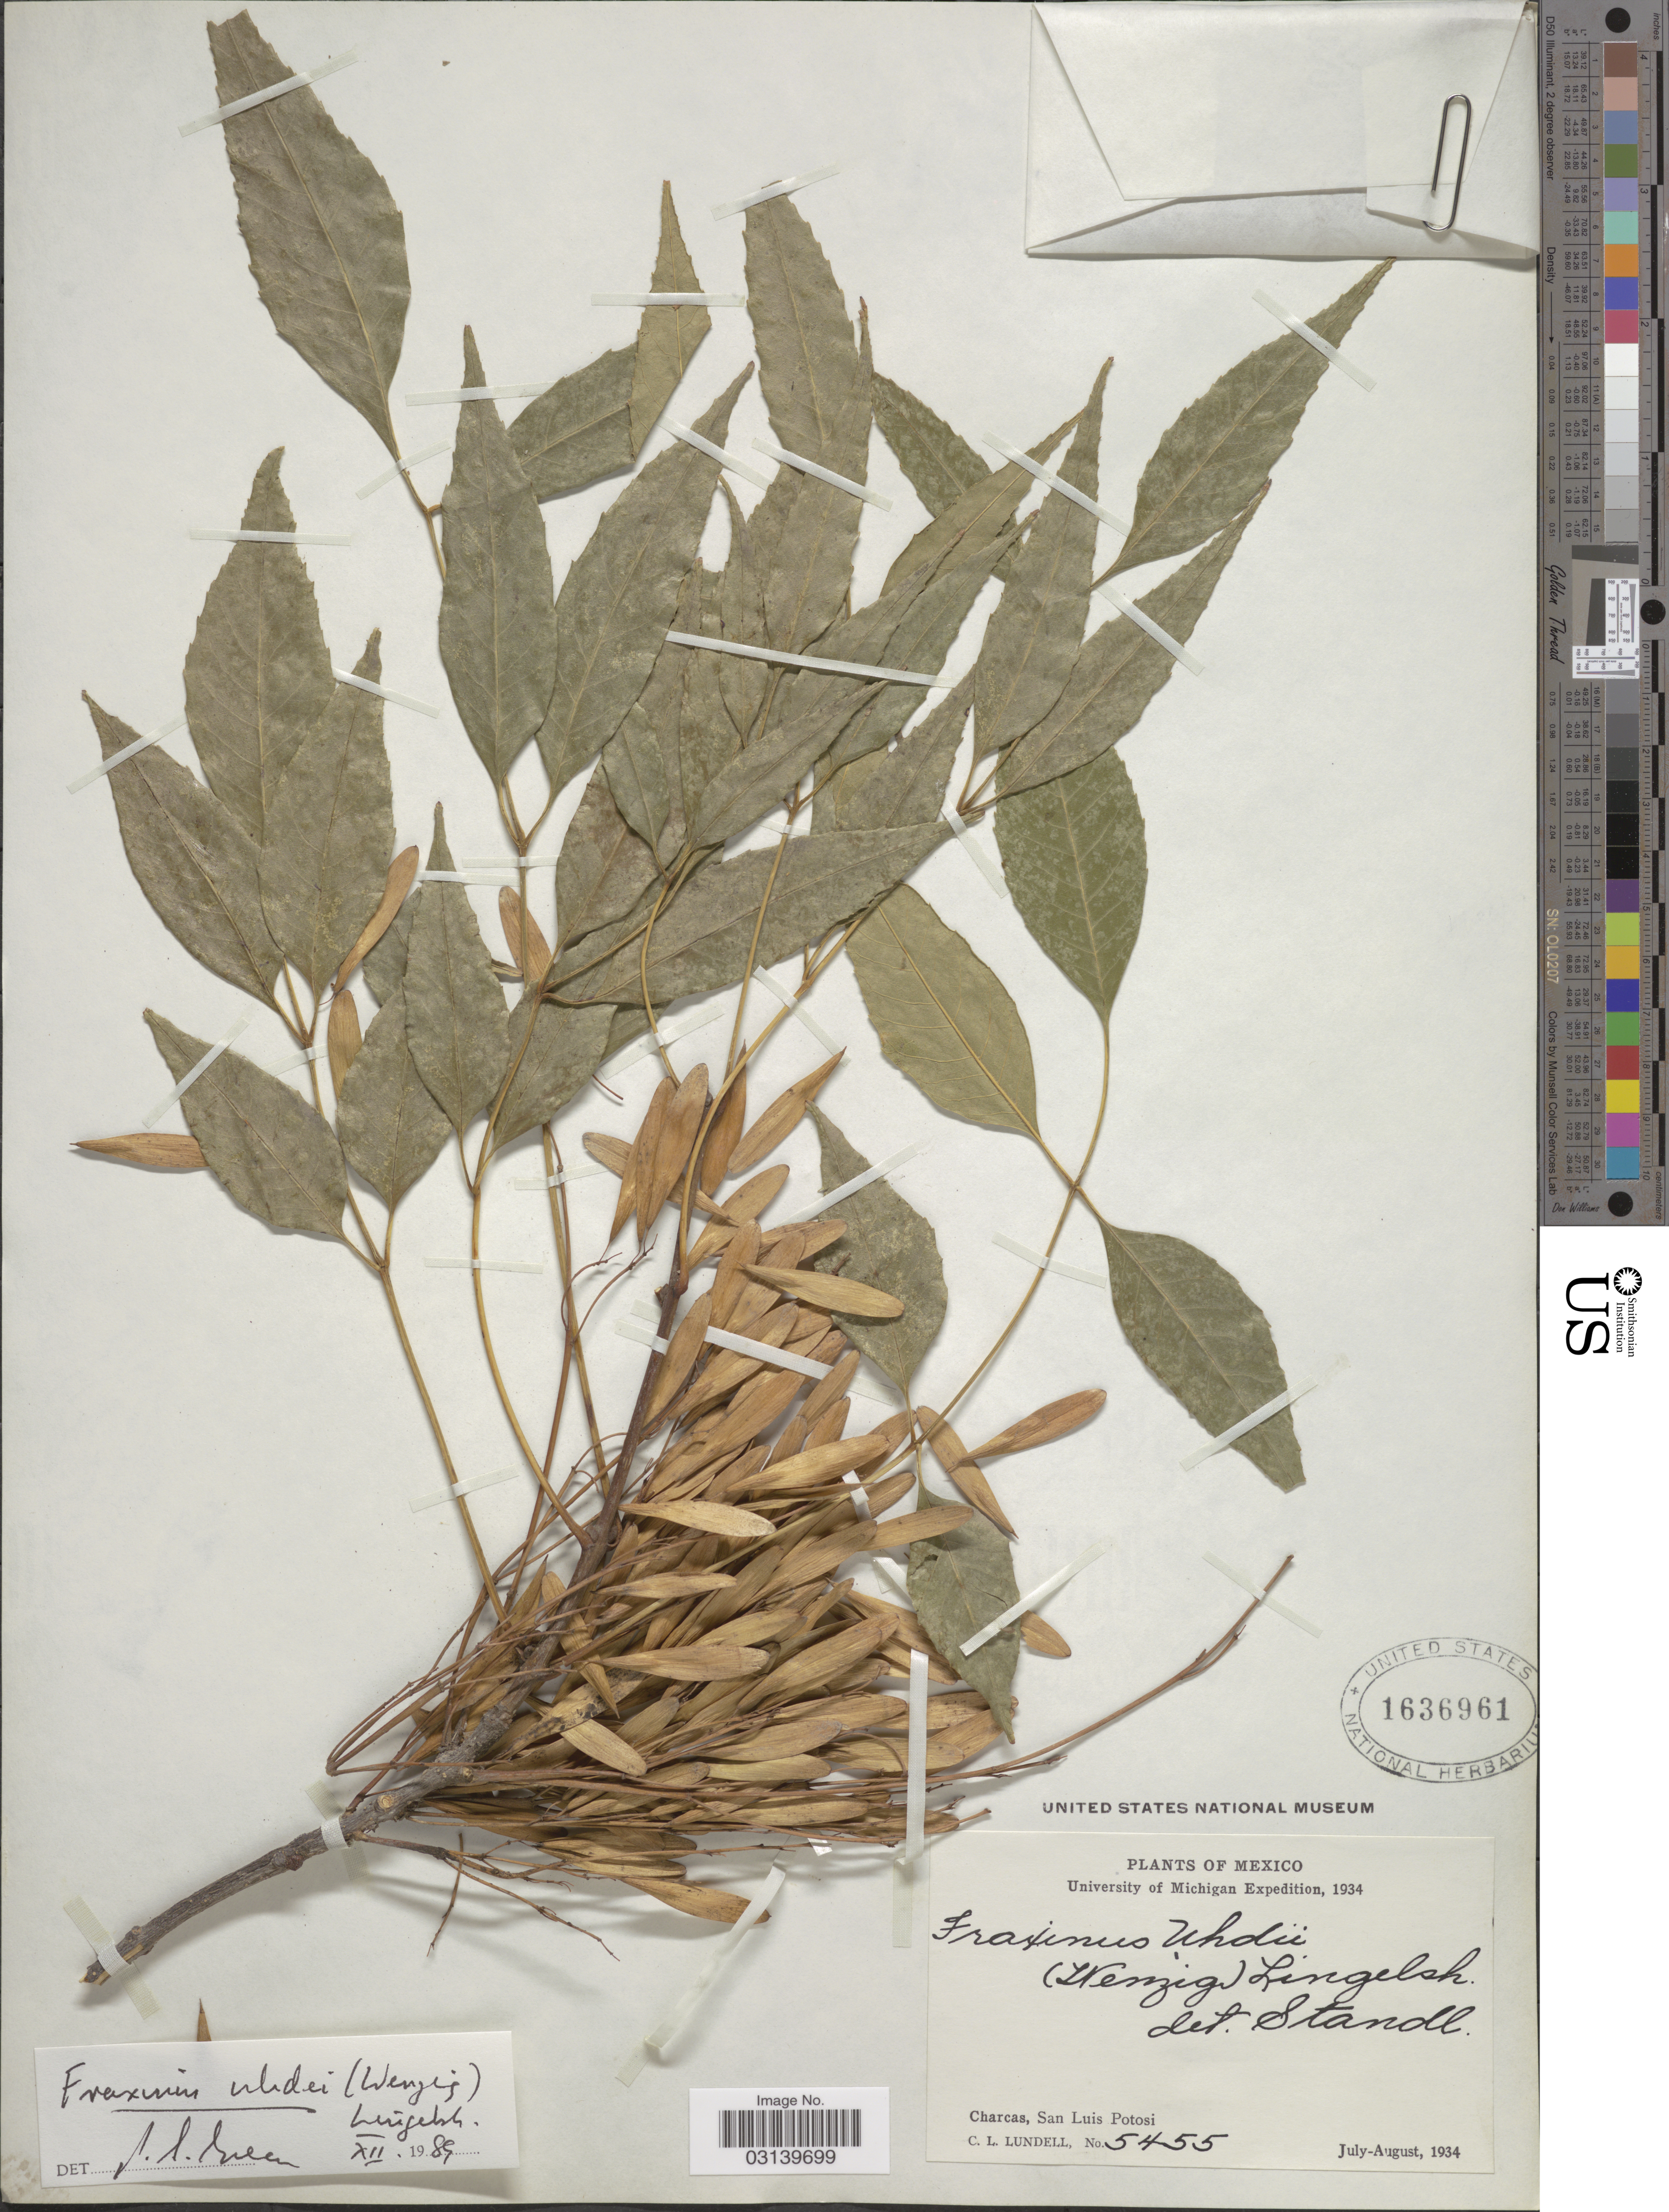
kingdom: Plantae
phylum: Tracheophyta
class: Magnoliopsida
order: Lamiales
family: Oleaceae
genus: Fraxinus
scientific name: Fraxinus uhdei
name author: (Wenz.) Lingelsh.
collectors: C. L. Lundell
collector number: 5455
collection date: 1934-07/1934-08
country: Mexico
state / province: San Luis Potosí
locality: Charcas.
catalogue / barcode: US 1636961